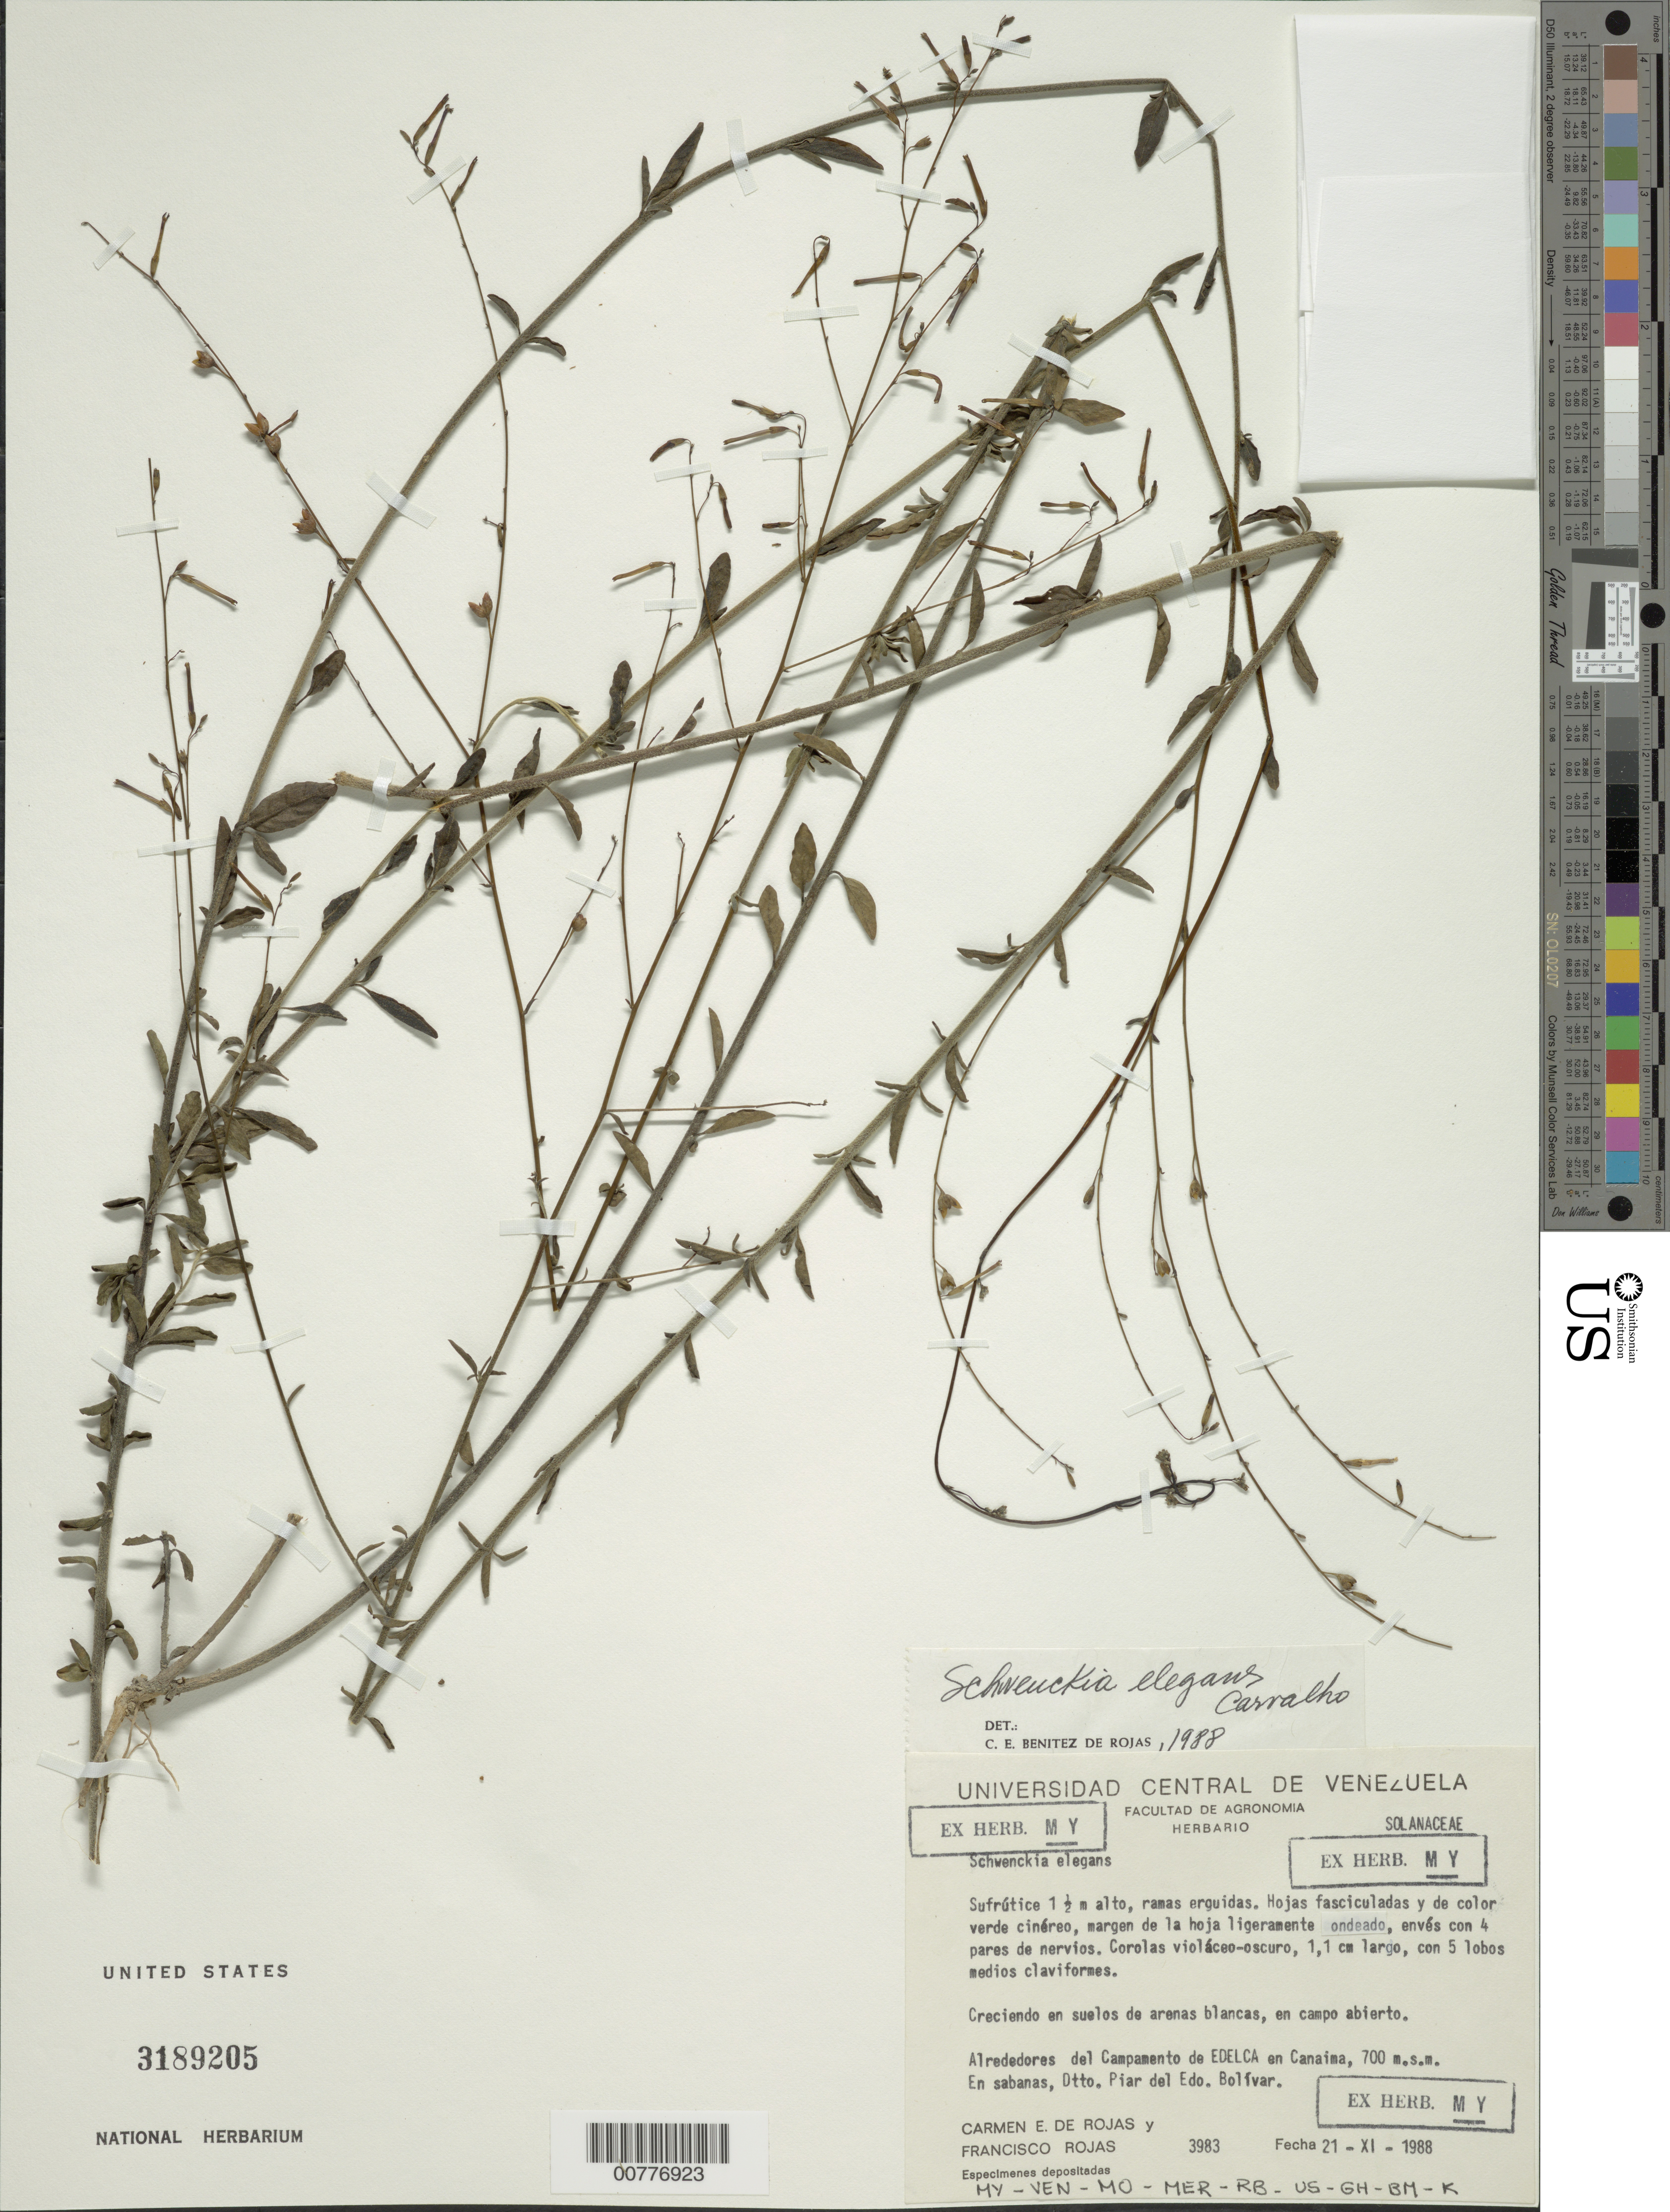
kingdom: Plantae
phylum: Tracheophyta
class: Magnoliopsida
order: Solanales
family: Solanaceae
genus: Schwenckia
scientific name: Schwenckia elegans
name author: Carvalho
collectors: C. de Rojas & F. Rojas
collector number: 3983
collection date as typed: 21-Nov-88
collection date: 1988-11-21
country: Venezuela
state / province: Bolívar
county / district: Piar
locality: Campamento de EDELCA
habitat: Creciendo en suelos de arenas blancas, en campo abierto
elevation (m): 700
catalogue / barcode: US 3189205